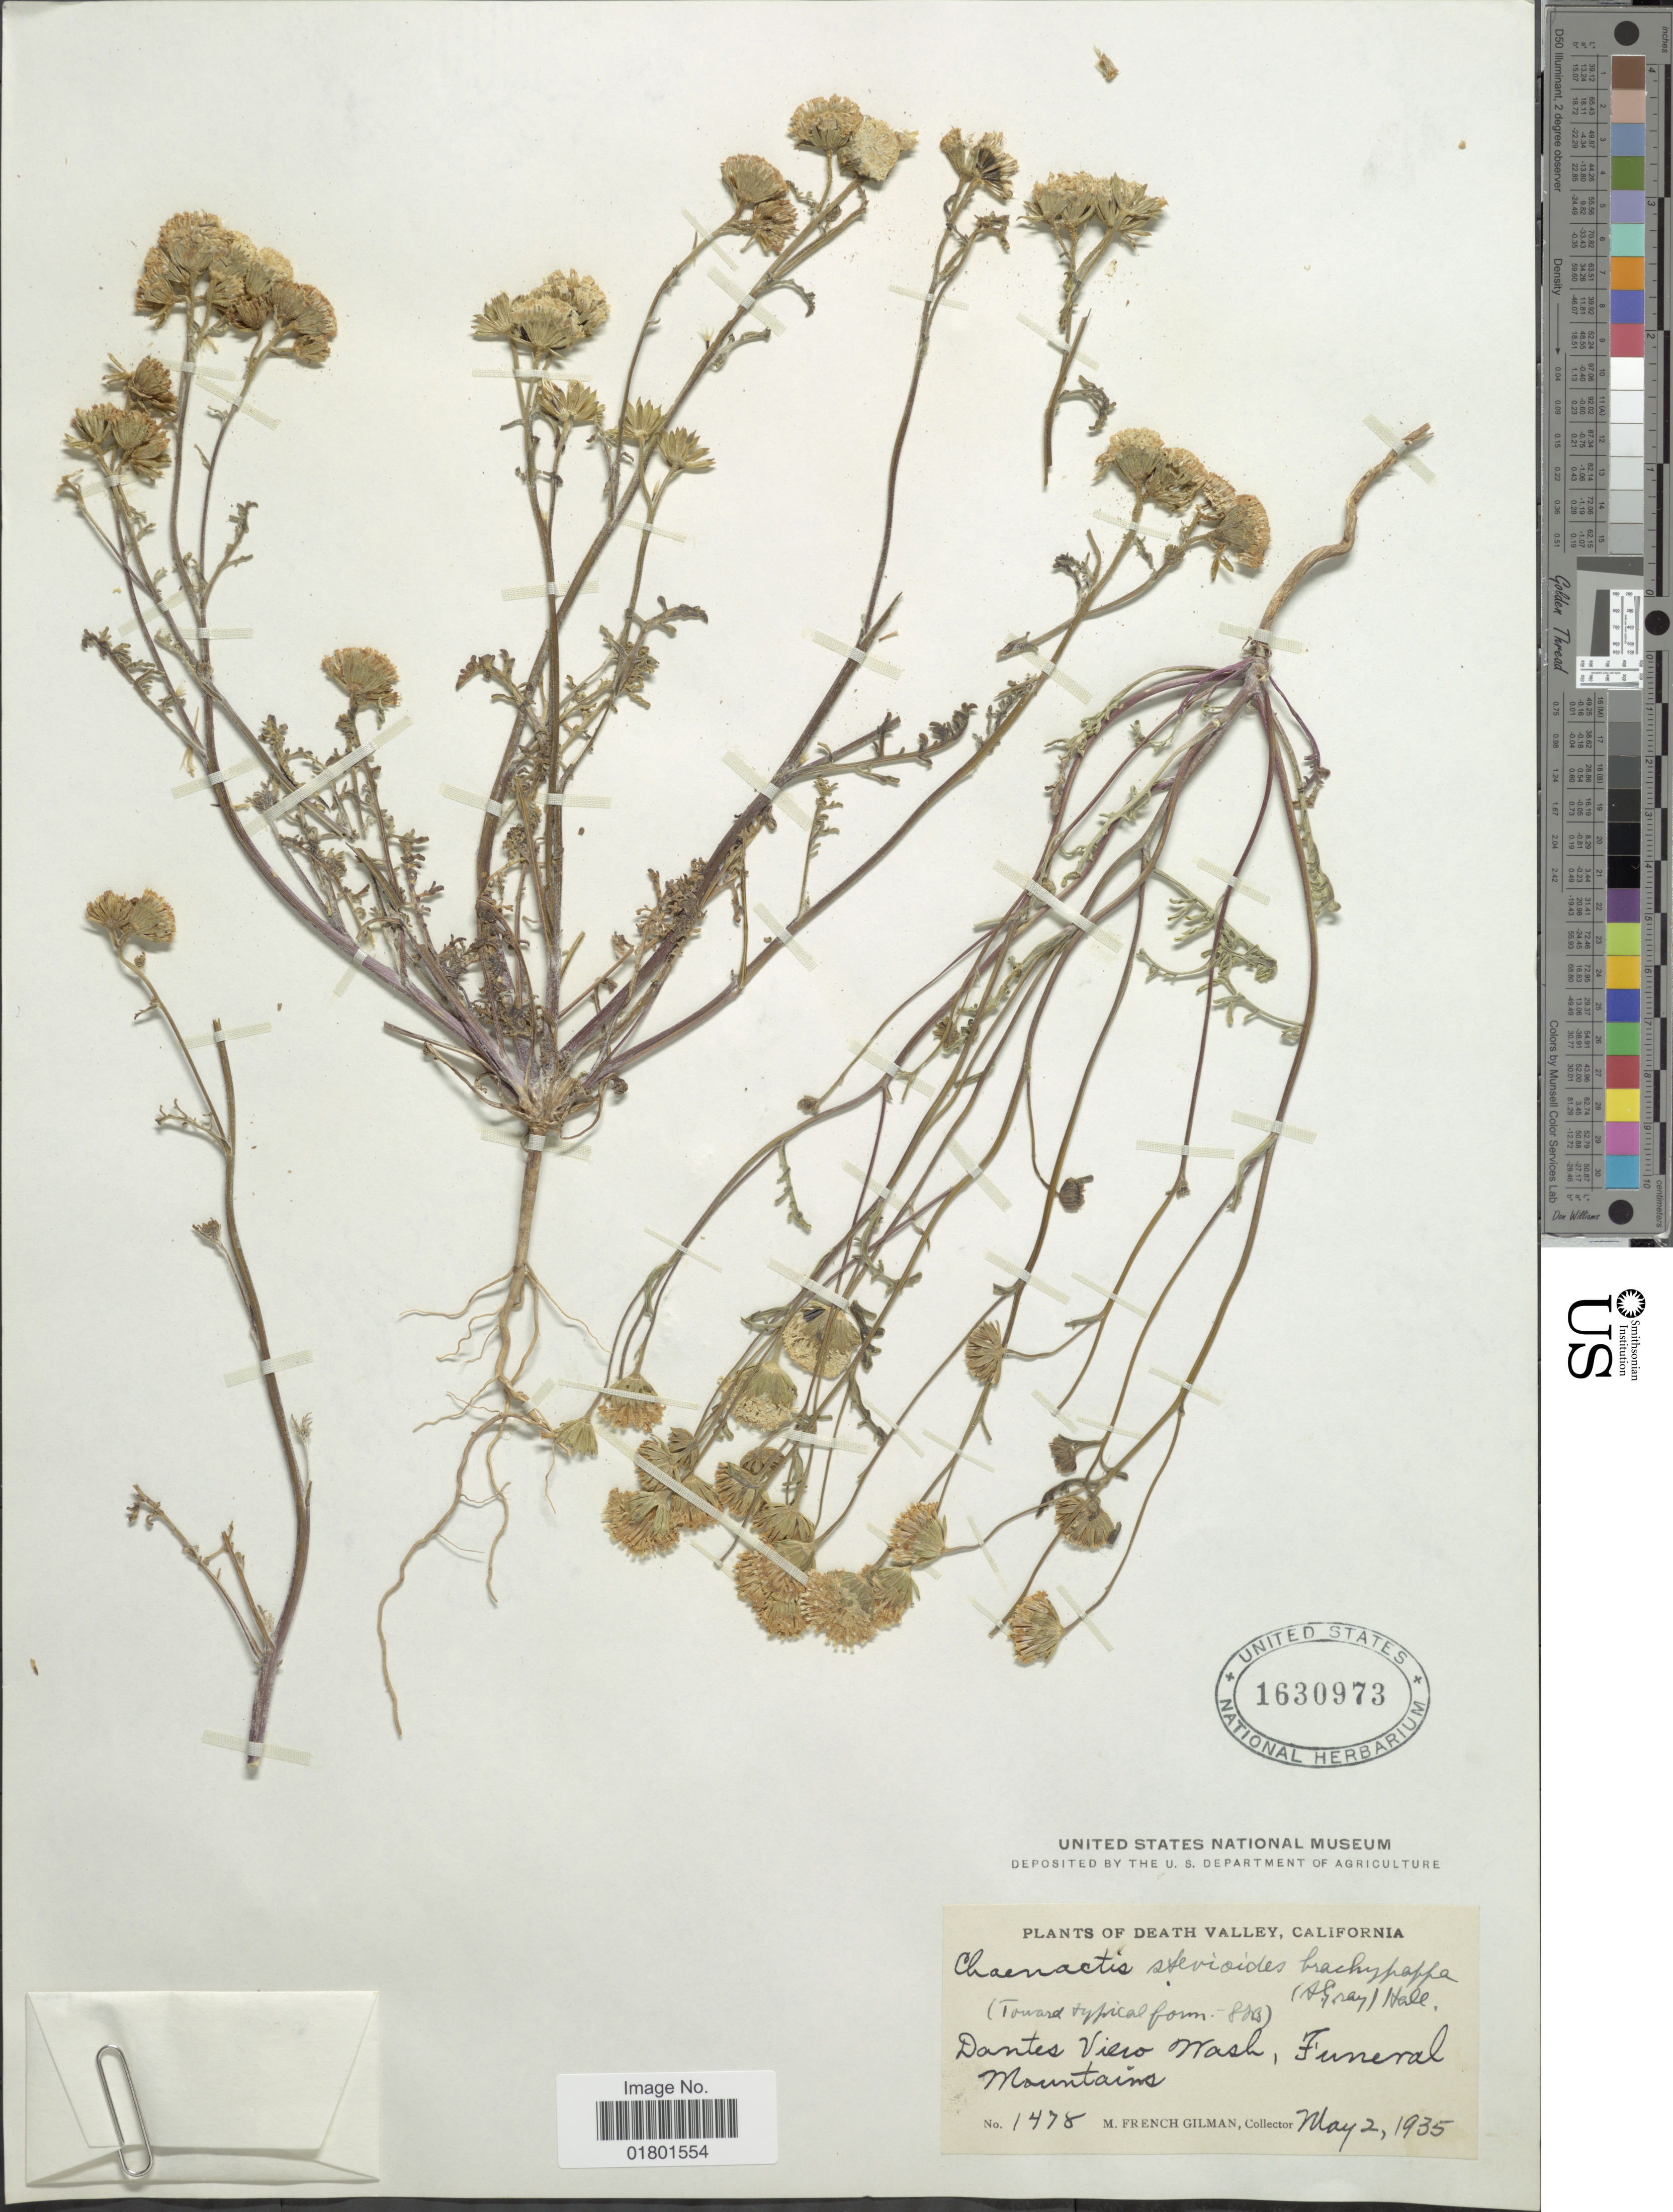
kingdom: Plantae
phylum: Tracheophyta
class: Magnoliopsida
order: Asterales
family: Asteraceae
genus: Chaenactis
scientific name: Chaenactis stevioides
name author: Hook. & Arn.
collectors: M. F. Gilman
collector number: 1478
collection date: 1935-05-02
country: United States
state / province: California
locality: Death Valley, Dantes Viero Marsh, Funeral Mountains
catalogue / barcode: US 1630973